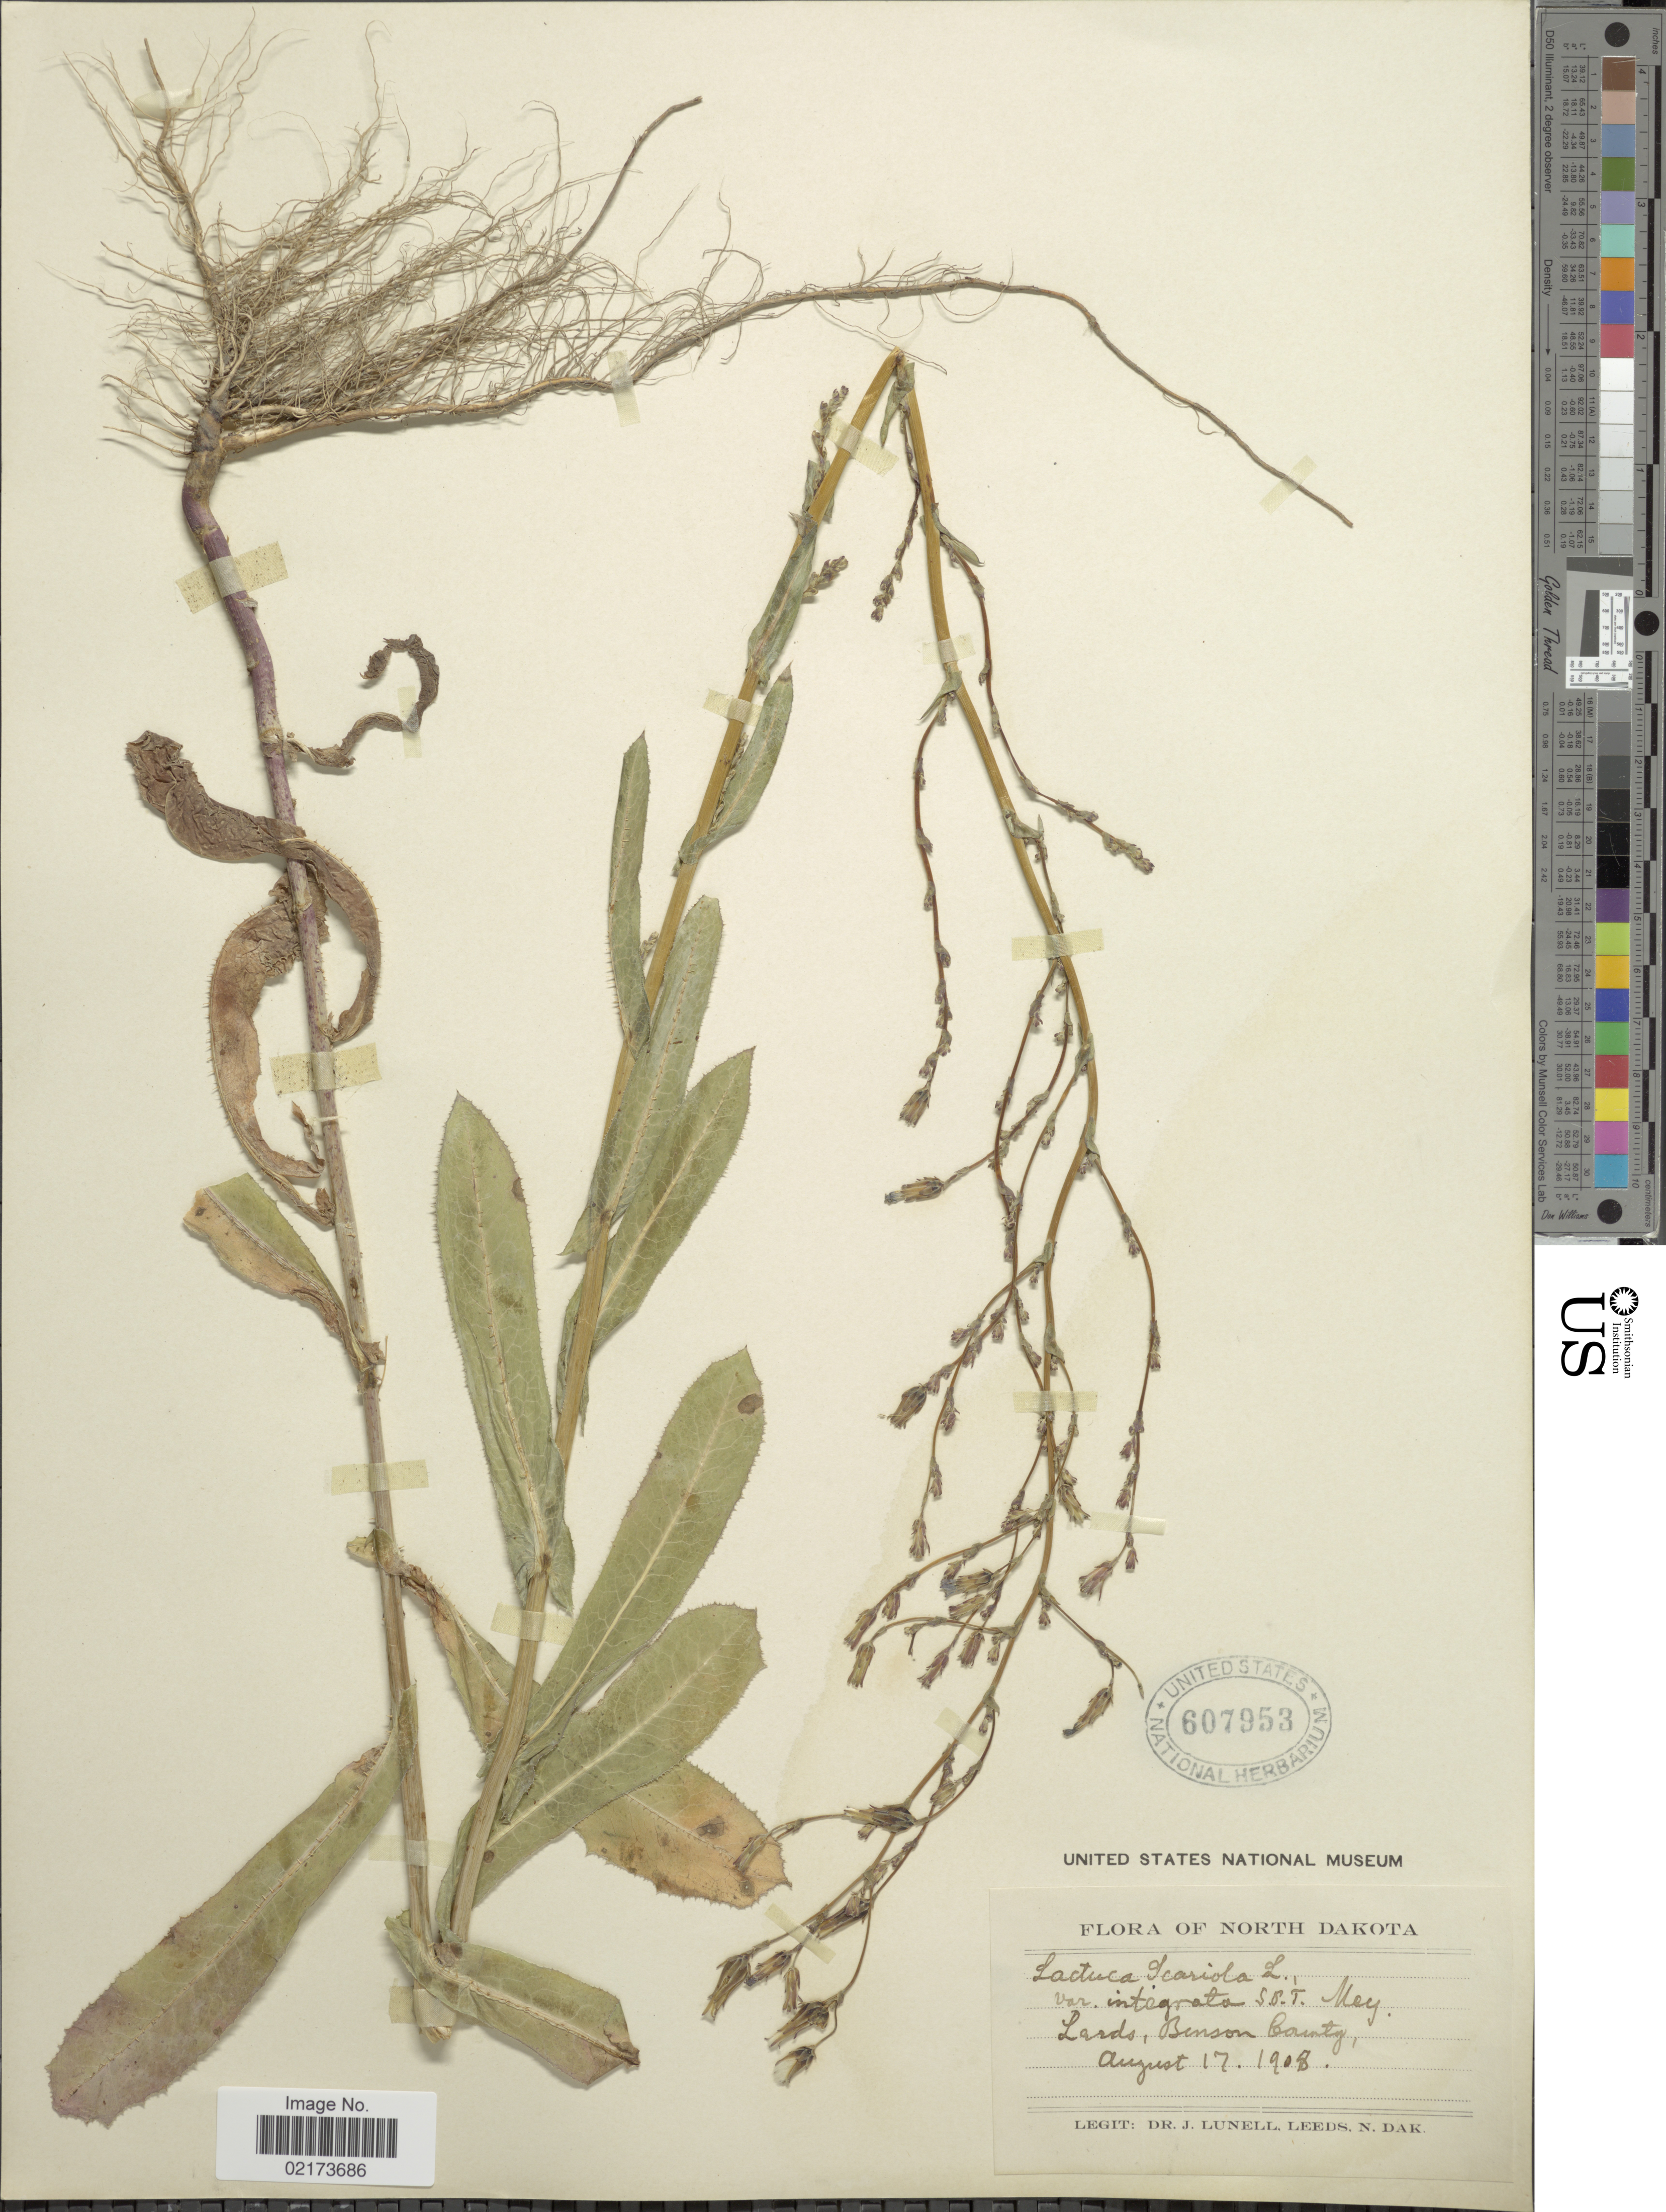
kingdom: Plantae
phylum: Tracheophyta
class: Magnoliopsida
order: Asterales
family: Asteraceae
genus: Lactuca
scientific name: Lactuca serriola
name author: L.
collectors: J. Lunell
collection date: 1908-08-17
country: United States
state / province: North Dakota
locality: Leeds, Benson County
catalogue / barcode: US 607953